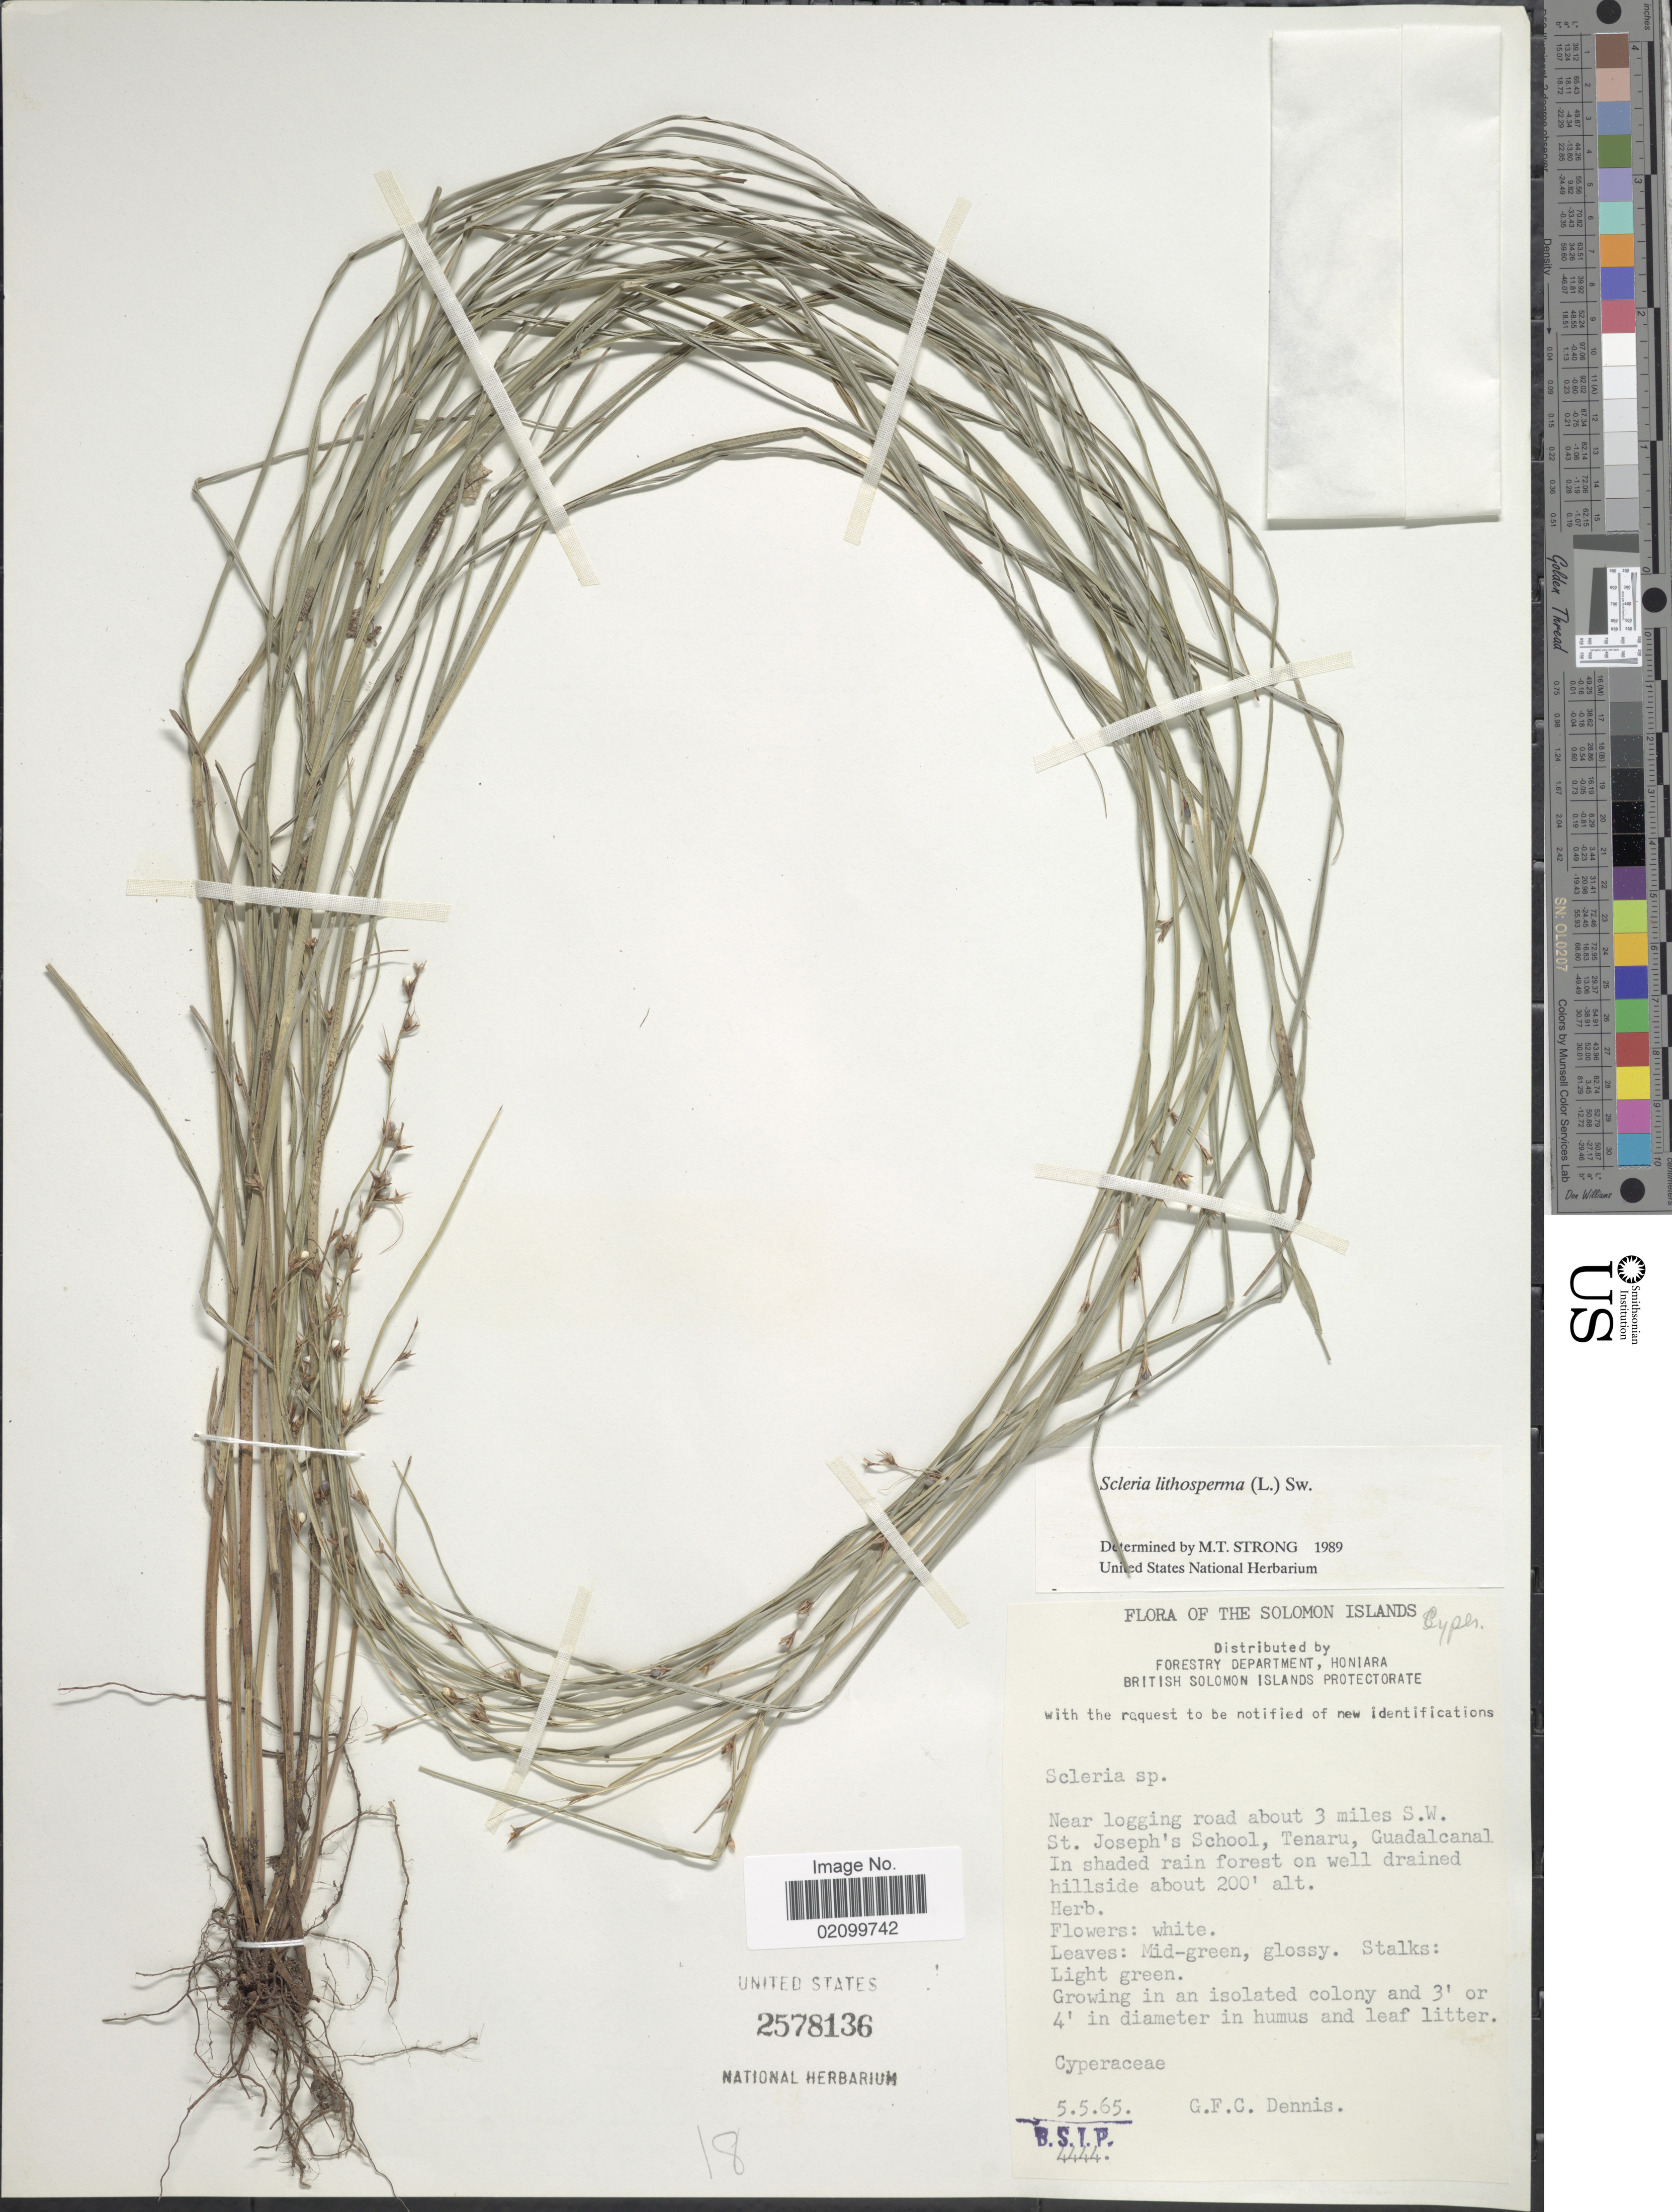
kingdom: Plantae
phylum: Tracheophyta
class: Liliopsida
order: Poales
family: Cyperaceae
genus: Scleria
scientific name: Scleria lithosperma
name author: (L.) Sw.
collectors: G. Dennis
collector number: B.S.I.P. 4444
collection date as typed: Transcribed d/m/y: 5/5/65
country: Solomon Islands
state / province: Solomon Islands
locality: Near logging road about 3 miles S. W. St. Joseph's School, Tenaru, Guadalcanal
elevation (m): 61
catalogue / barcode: US 2578136